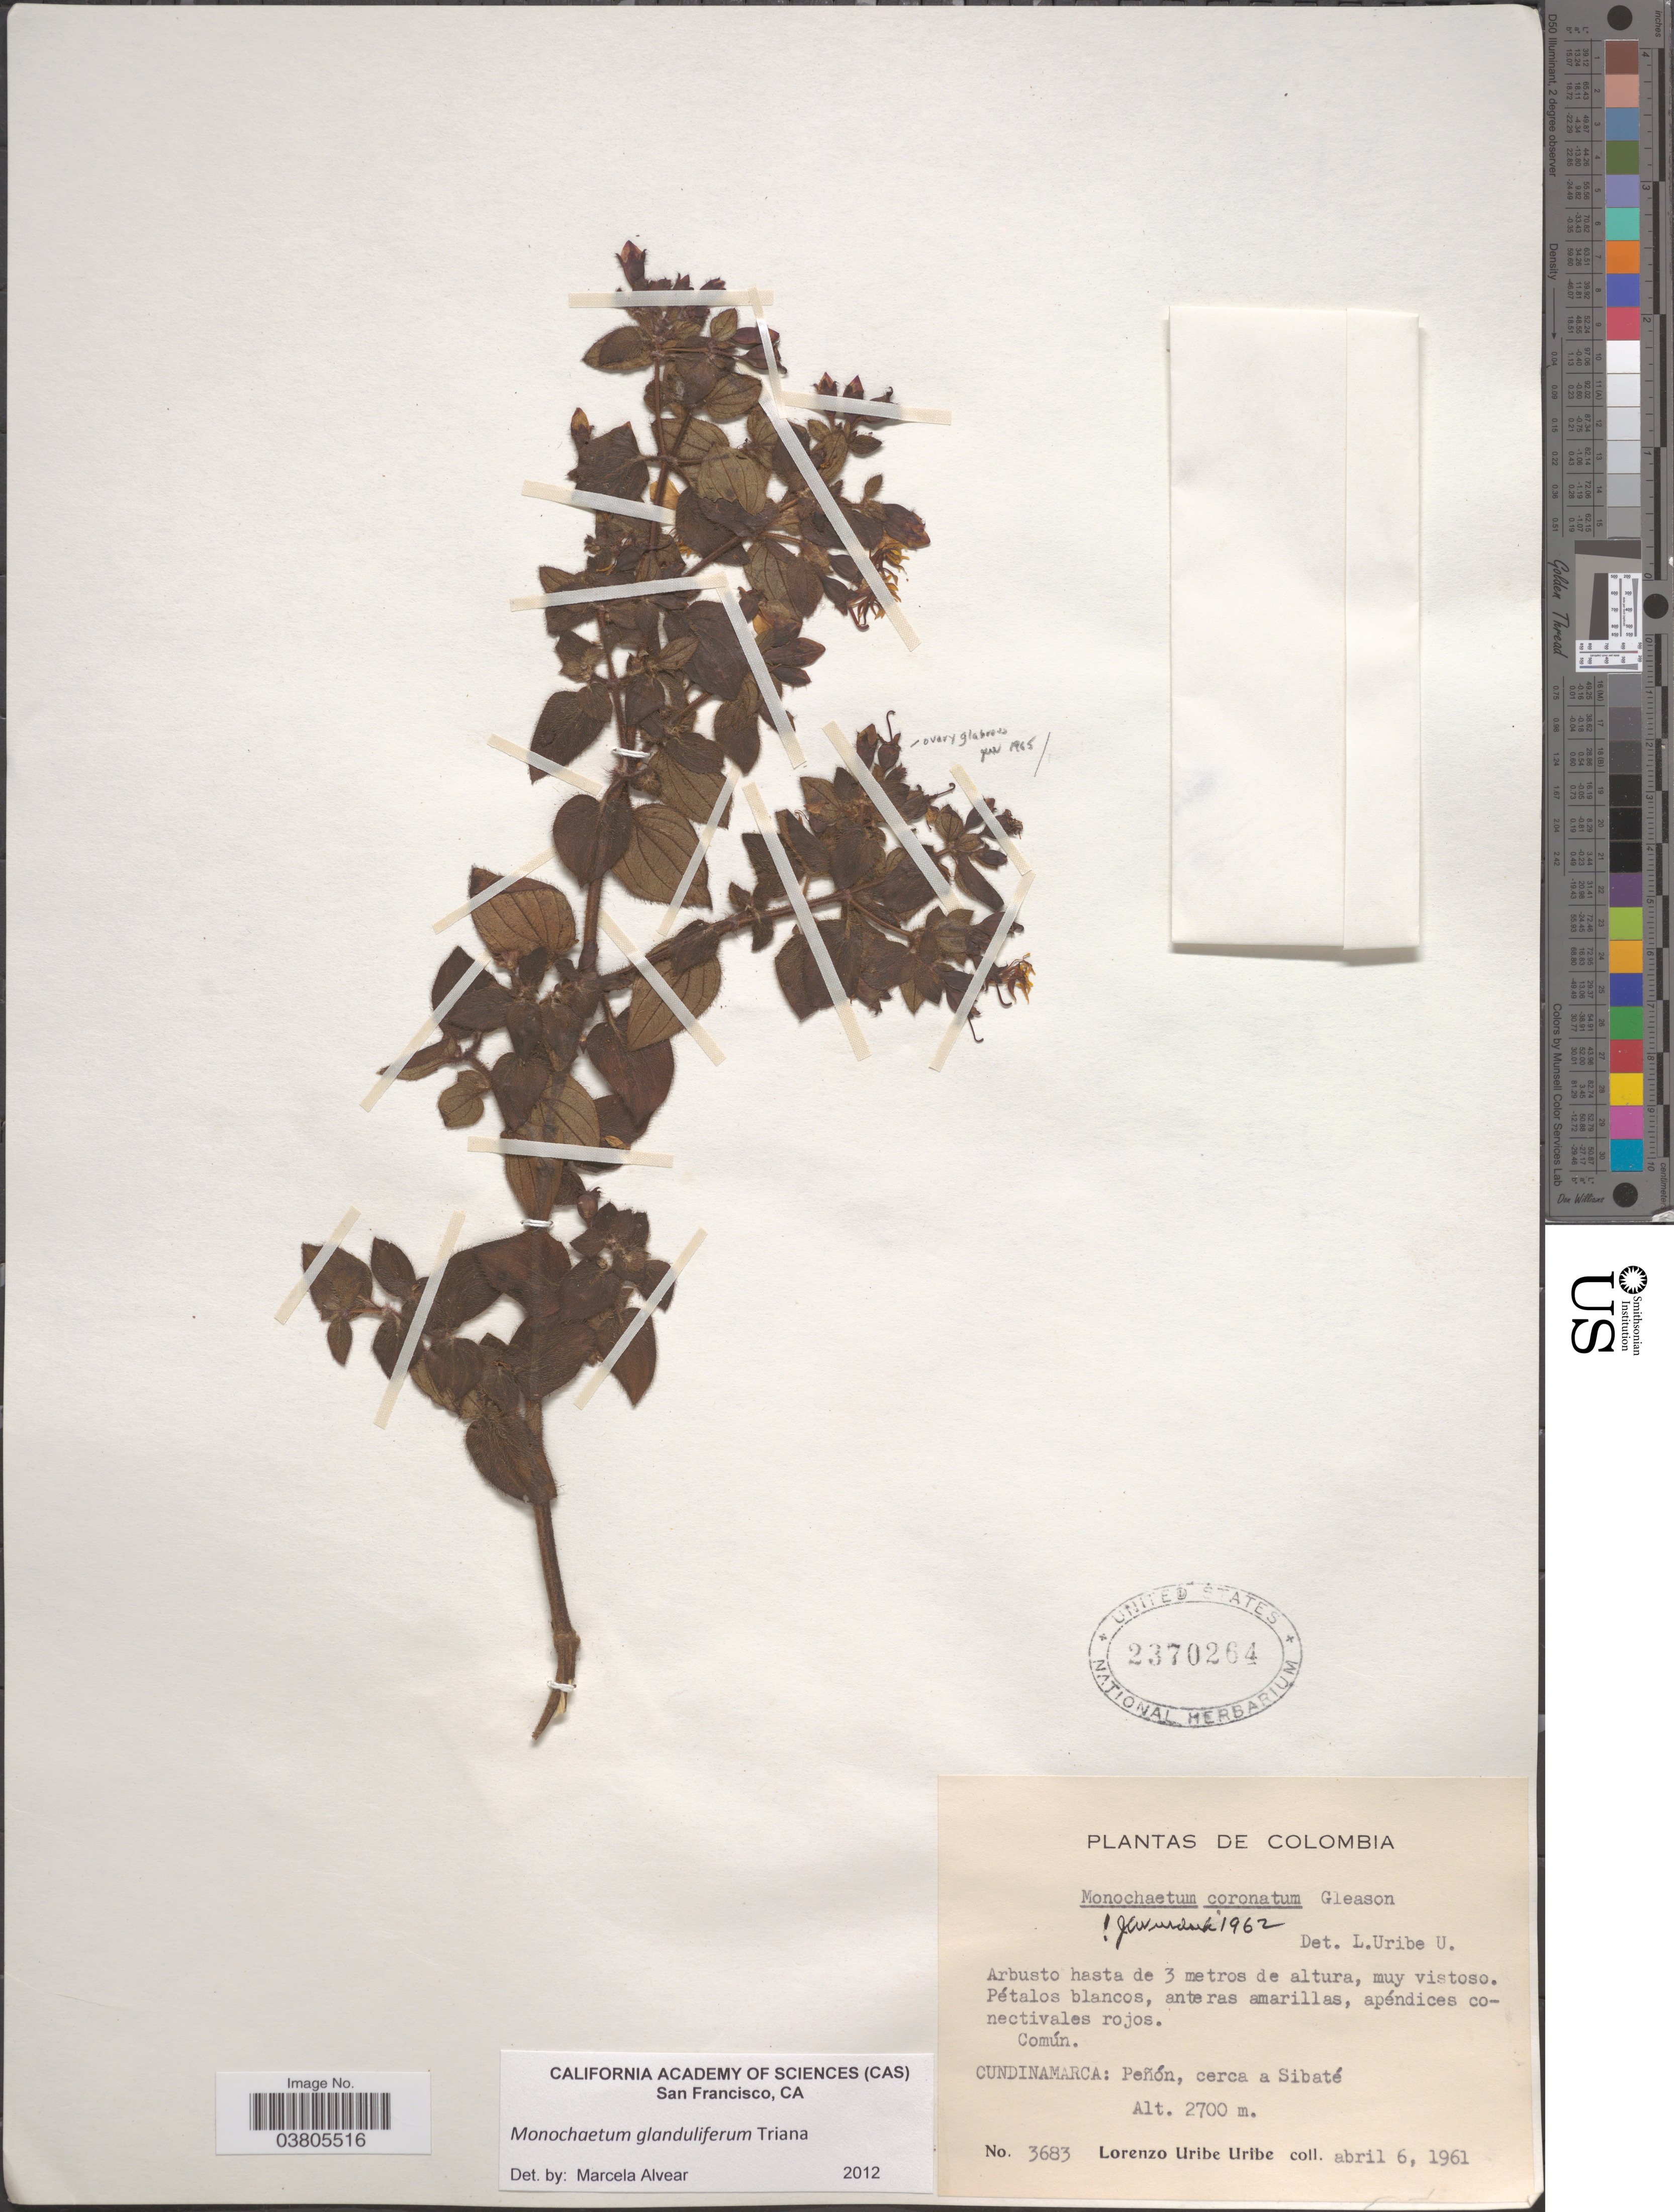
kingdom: Plantae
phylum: Tracheophyta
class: Magnoliopsida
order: Myrtales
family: Melastomataceae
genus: Monochaetum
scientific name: Monochaetum glanduliferum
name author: Triana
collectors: L. Uribe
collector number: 3683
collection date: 1961-04-06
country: Colombia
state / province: Cundinamarca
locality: Peñón, cerca a Sibaté.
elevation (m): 2700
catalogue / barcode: US 2370264